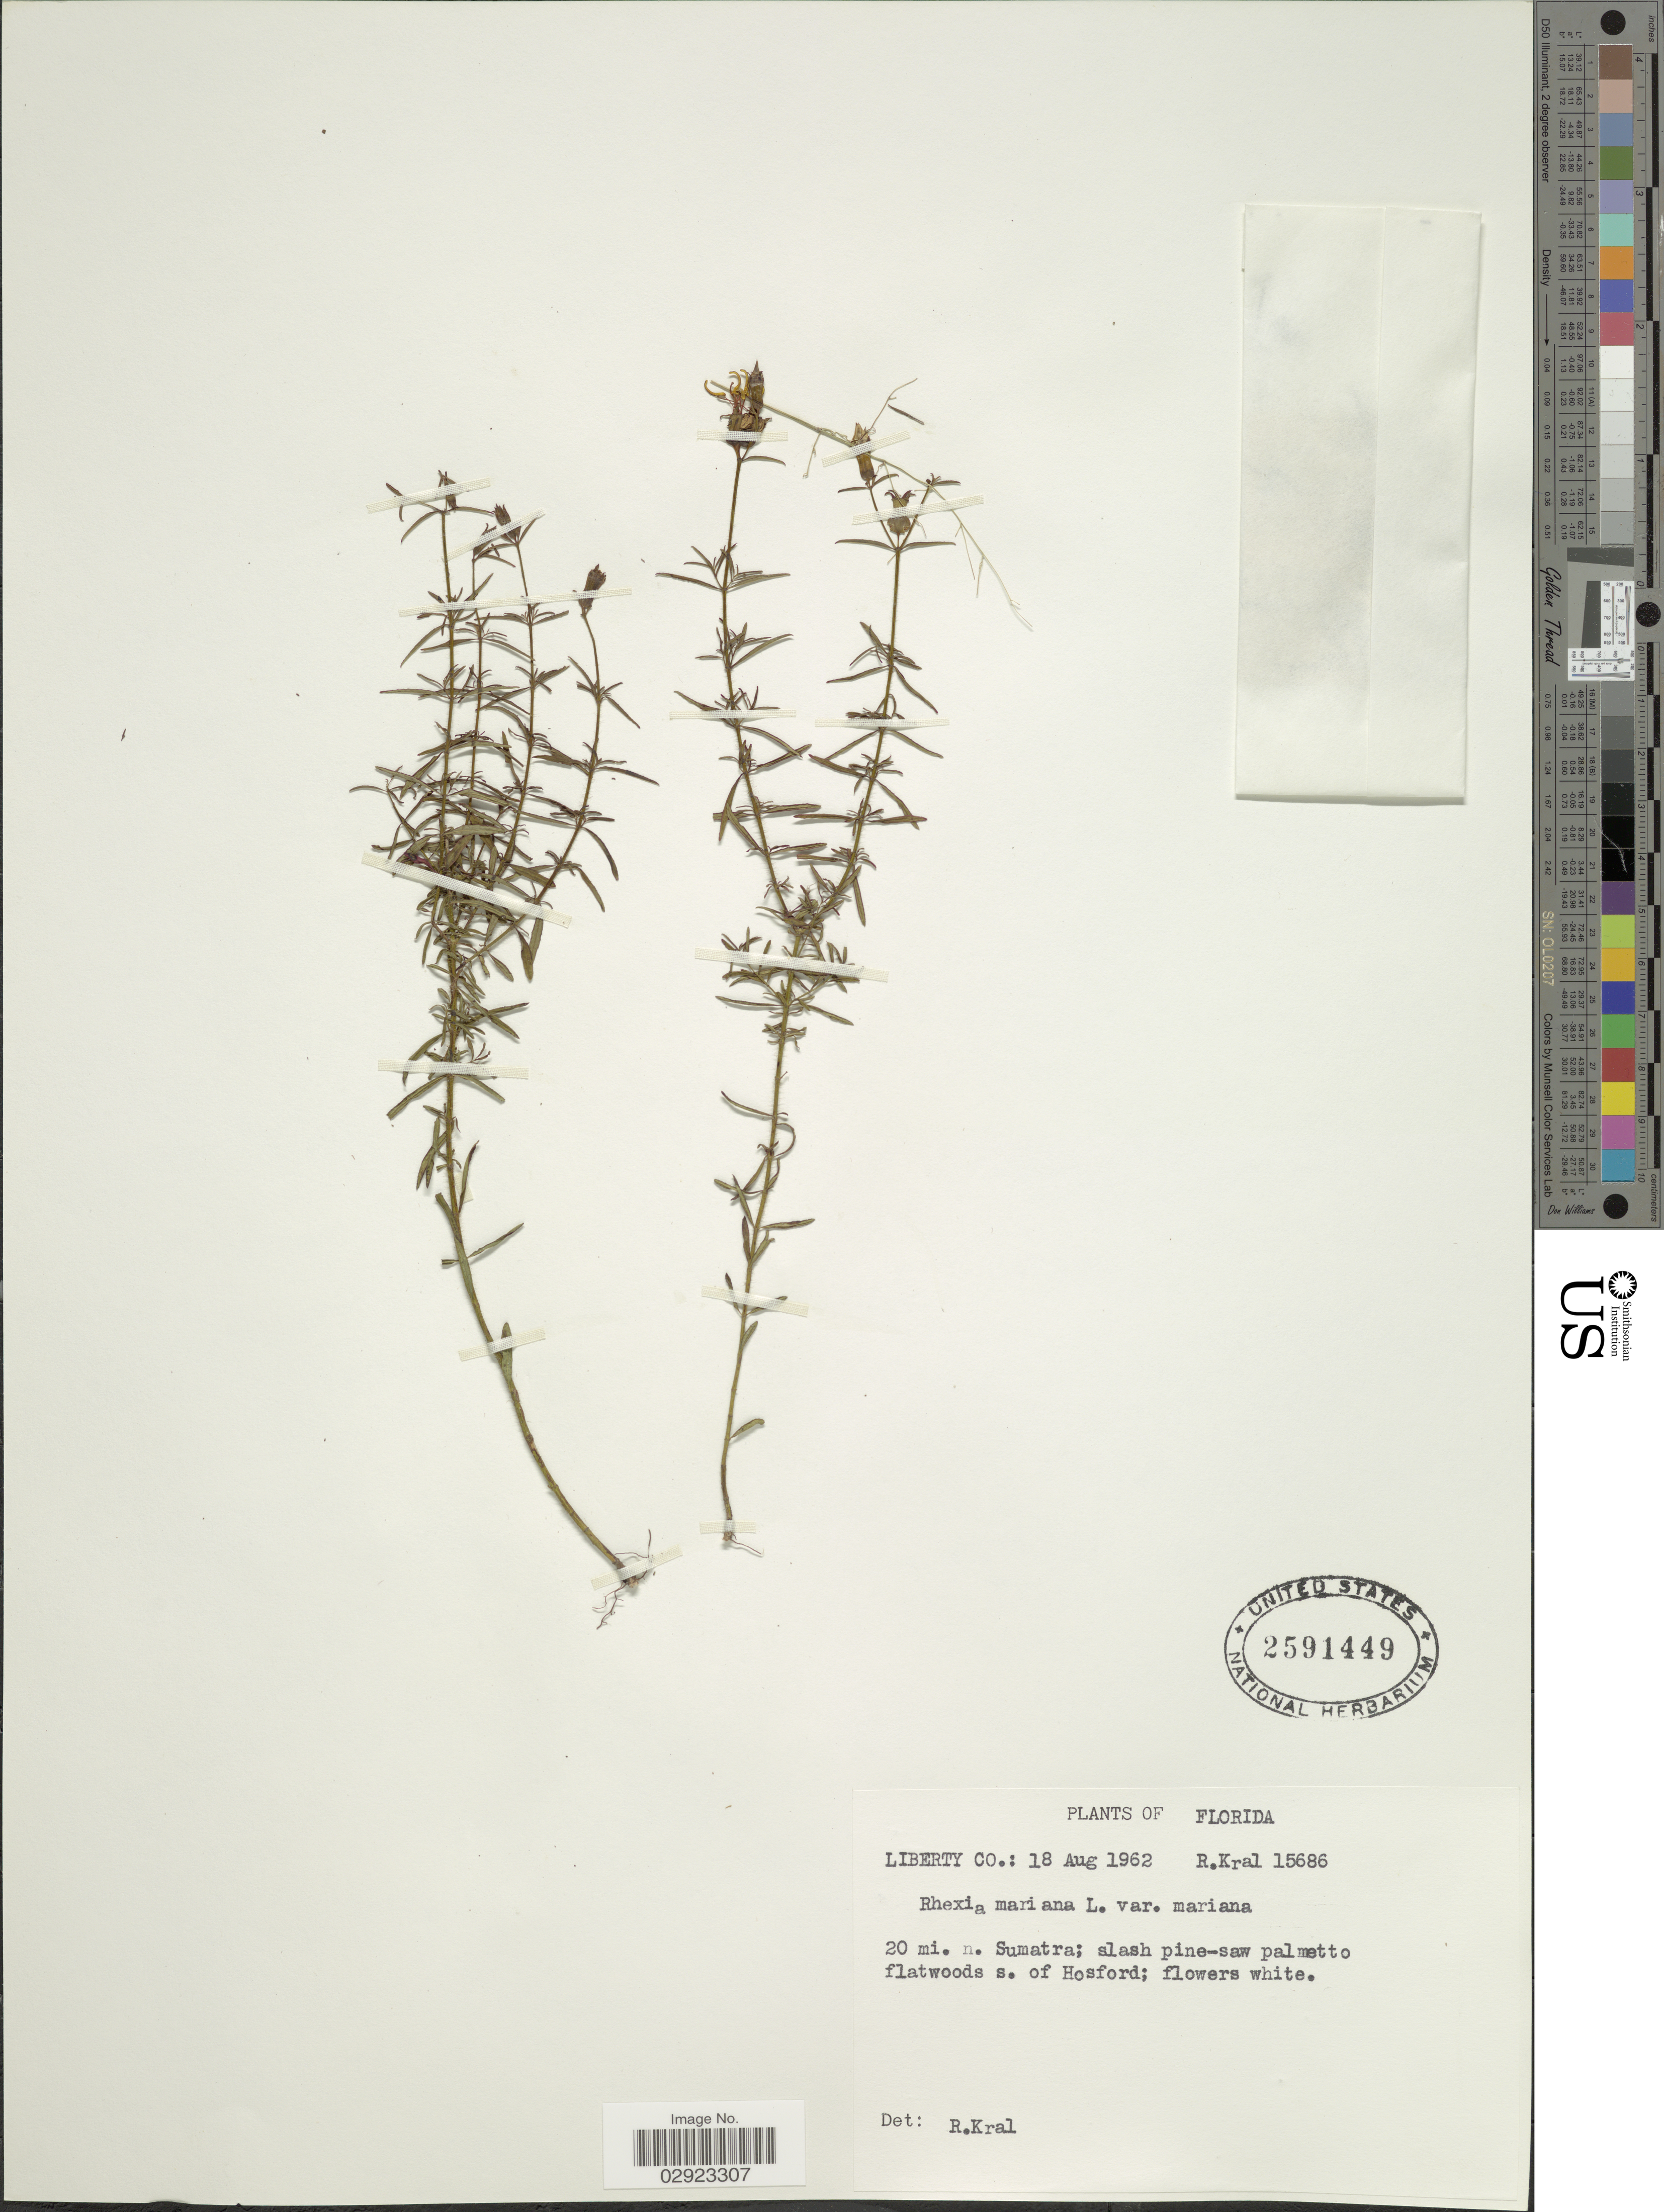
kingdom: Plantae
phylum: Tracheophyta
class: Magnoliopsida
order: Myrtales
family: Melastomataceae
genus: Rhexia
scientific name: Rhexia mariana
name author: L.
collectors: R. Kral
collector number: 15686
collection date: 1962-08-18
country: United States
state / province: Florida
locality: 20 mi. n. Sumatra.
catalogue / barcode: US 2591449